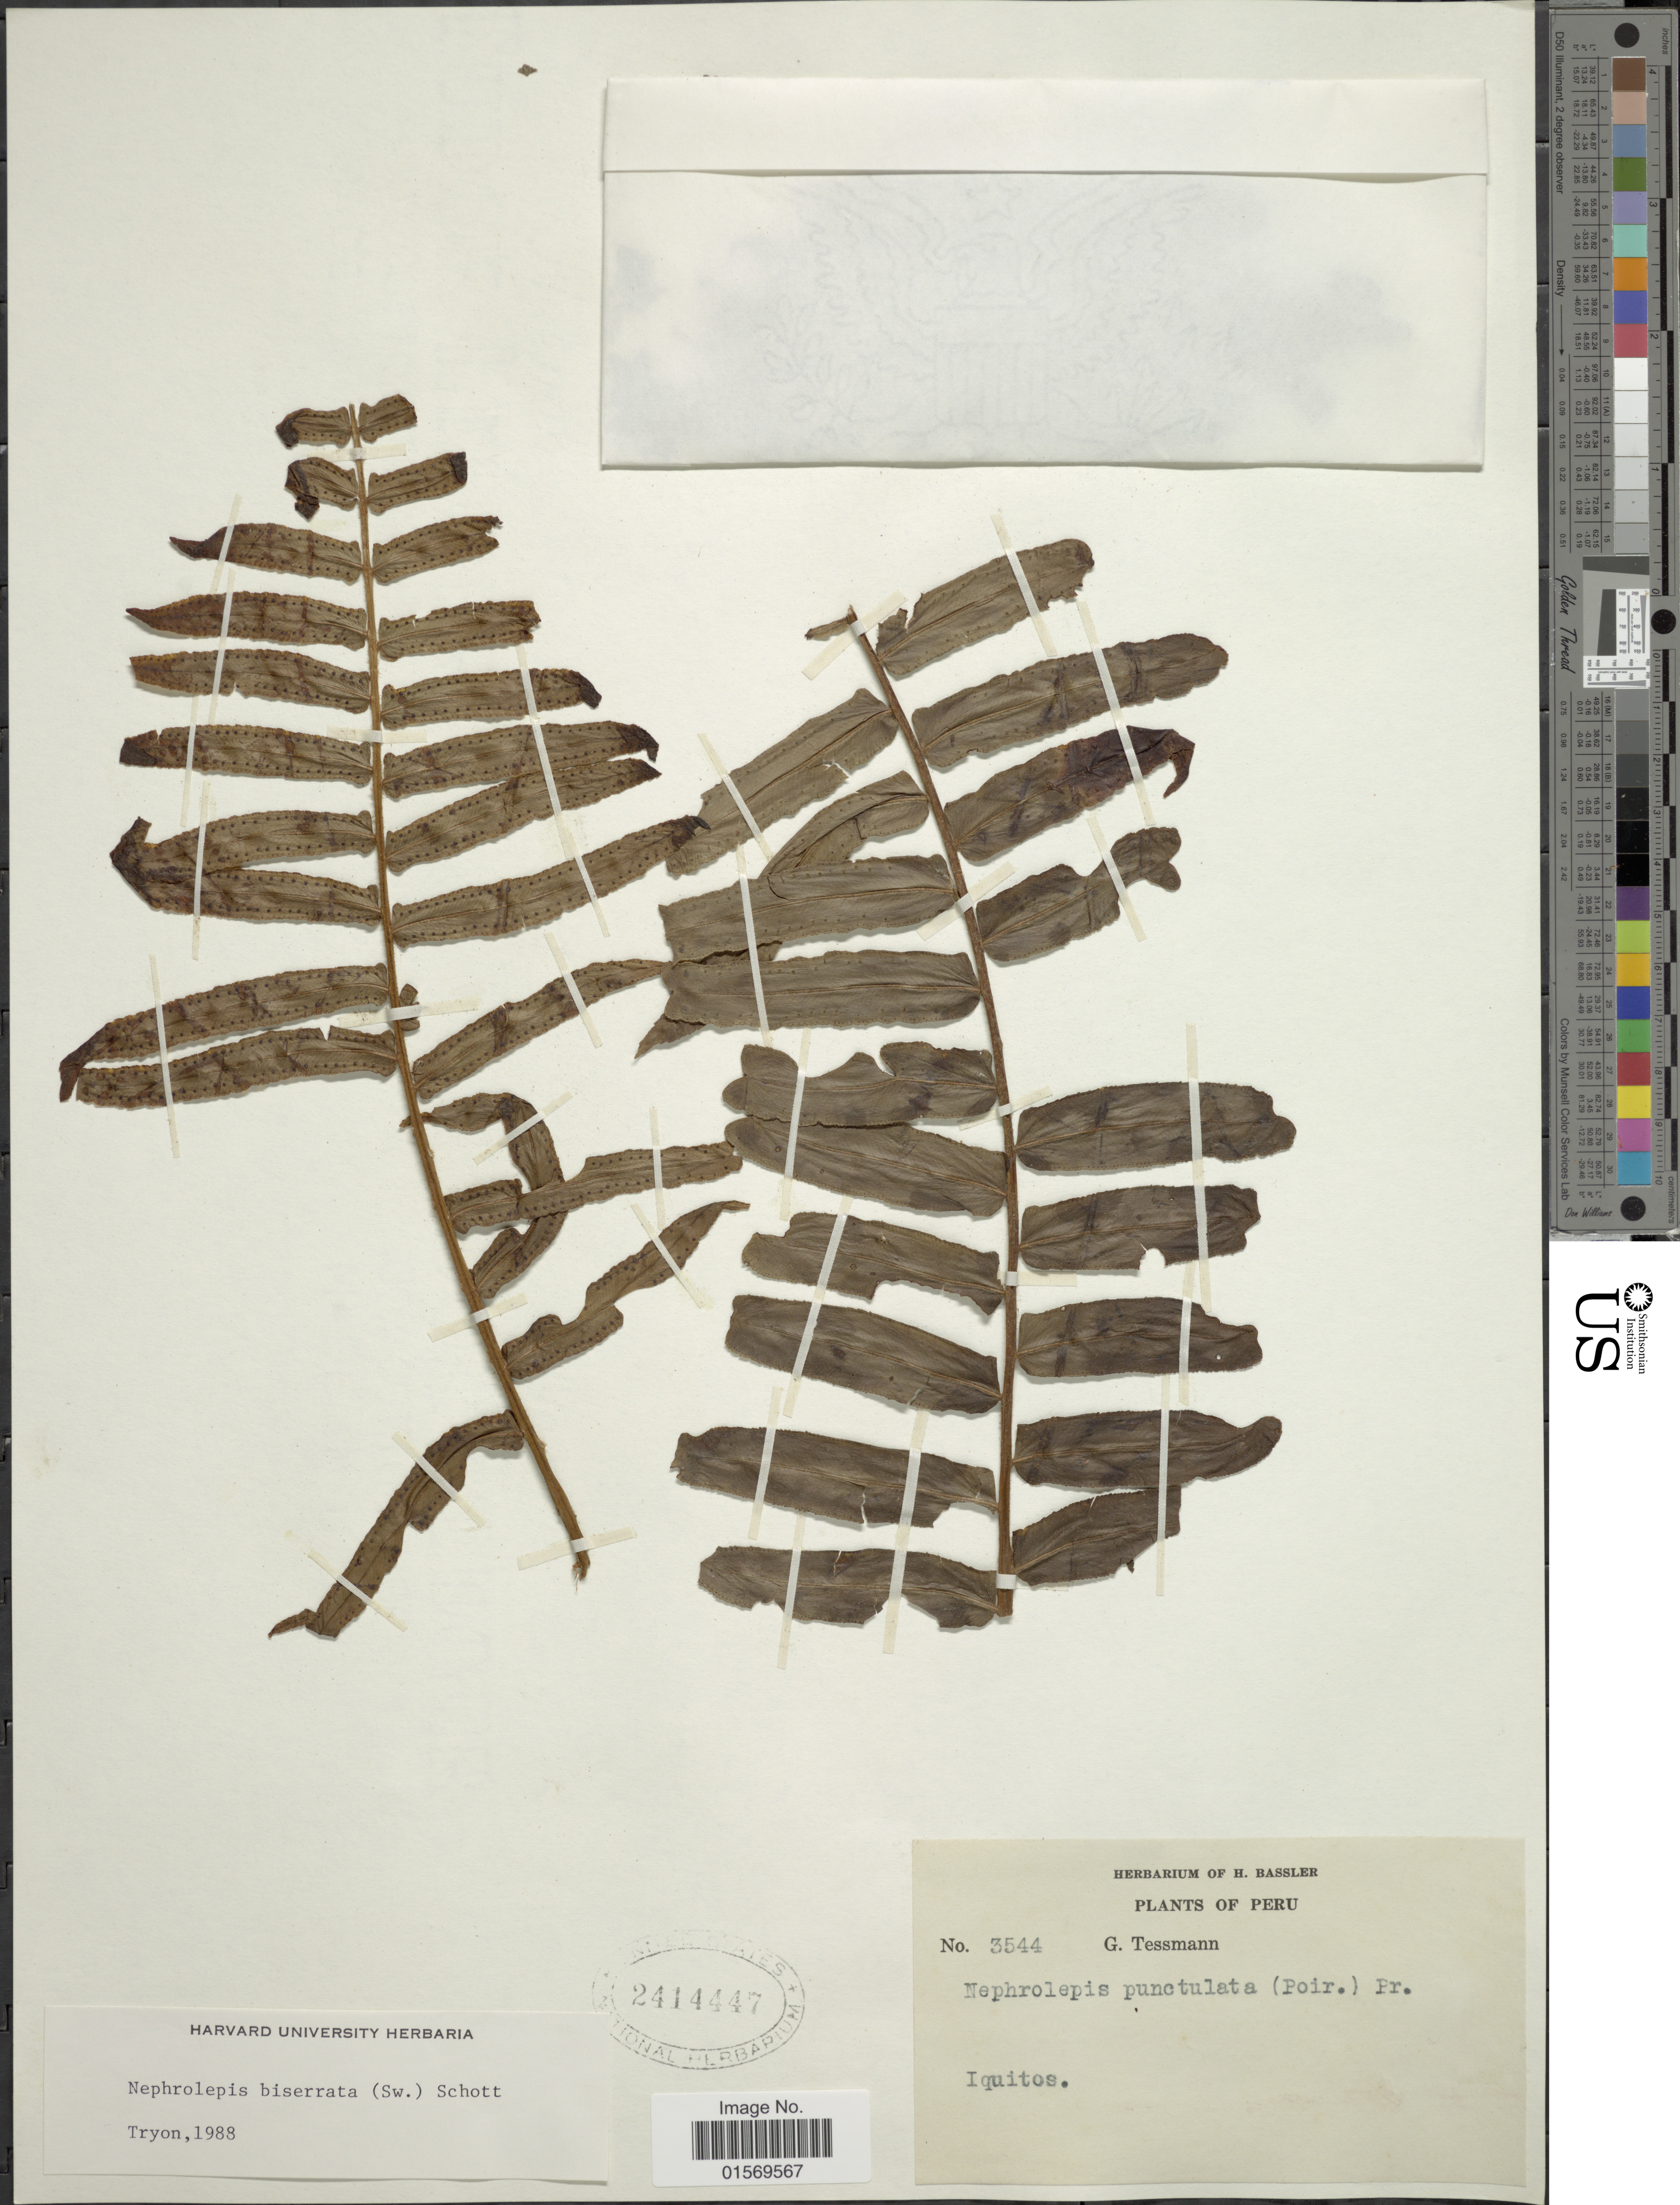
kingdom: Plantae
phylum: Tracheophyta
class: Polypodiopsida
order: Polypodiales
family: Nephrolepidaceae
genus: Nephrolepis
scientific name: Nephrolepis biserrata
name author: (Sw.) Schott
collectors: G. Tessmann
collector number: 3544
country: Peru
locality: Iquitos.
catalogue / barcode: US 2414447